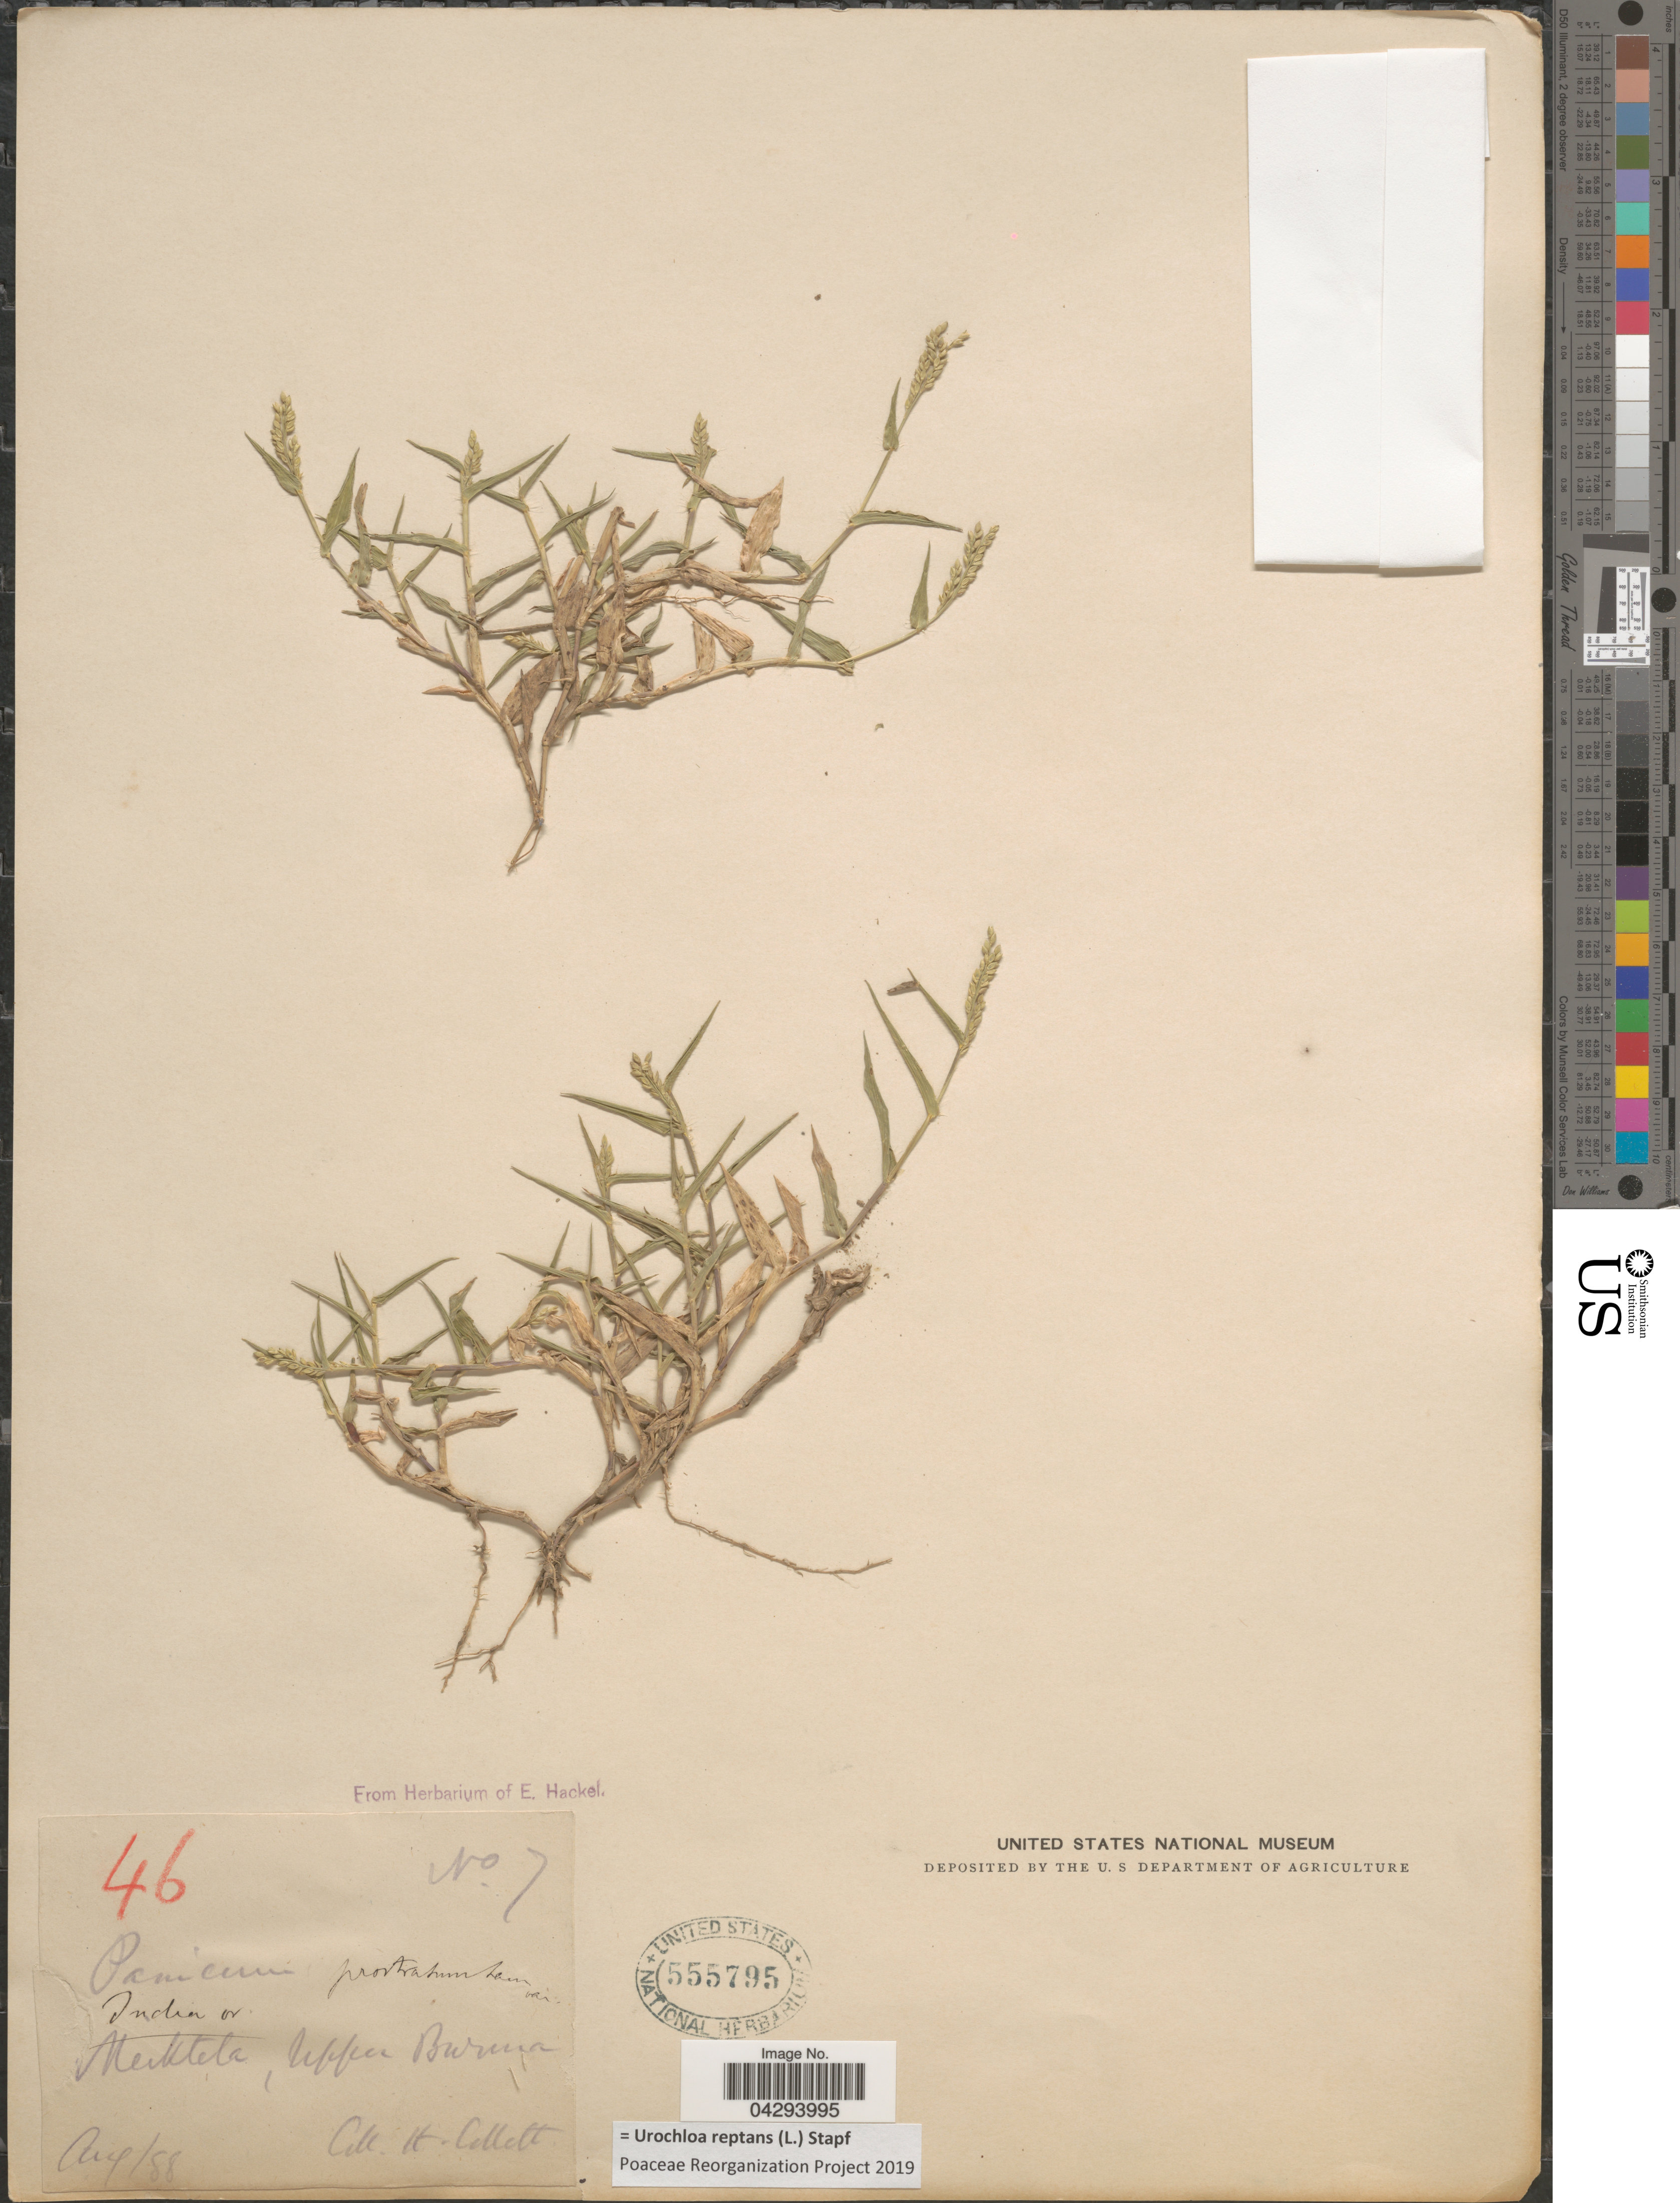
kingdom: Plantae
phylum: Tracheophyta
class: Liliopsida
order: Poales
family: Poaceae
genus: Urochloa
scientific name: Urochloa reptans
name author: (L.) Stapf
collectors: H. Allett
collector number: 7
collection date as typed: Transcribed d/m/y: /8/88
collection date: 1888-08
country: India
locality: India or, Upper Burma.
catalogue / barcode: US 555795